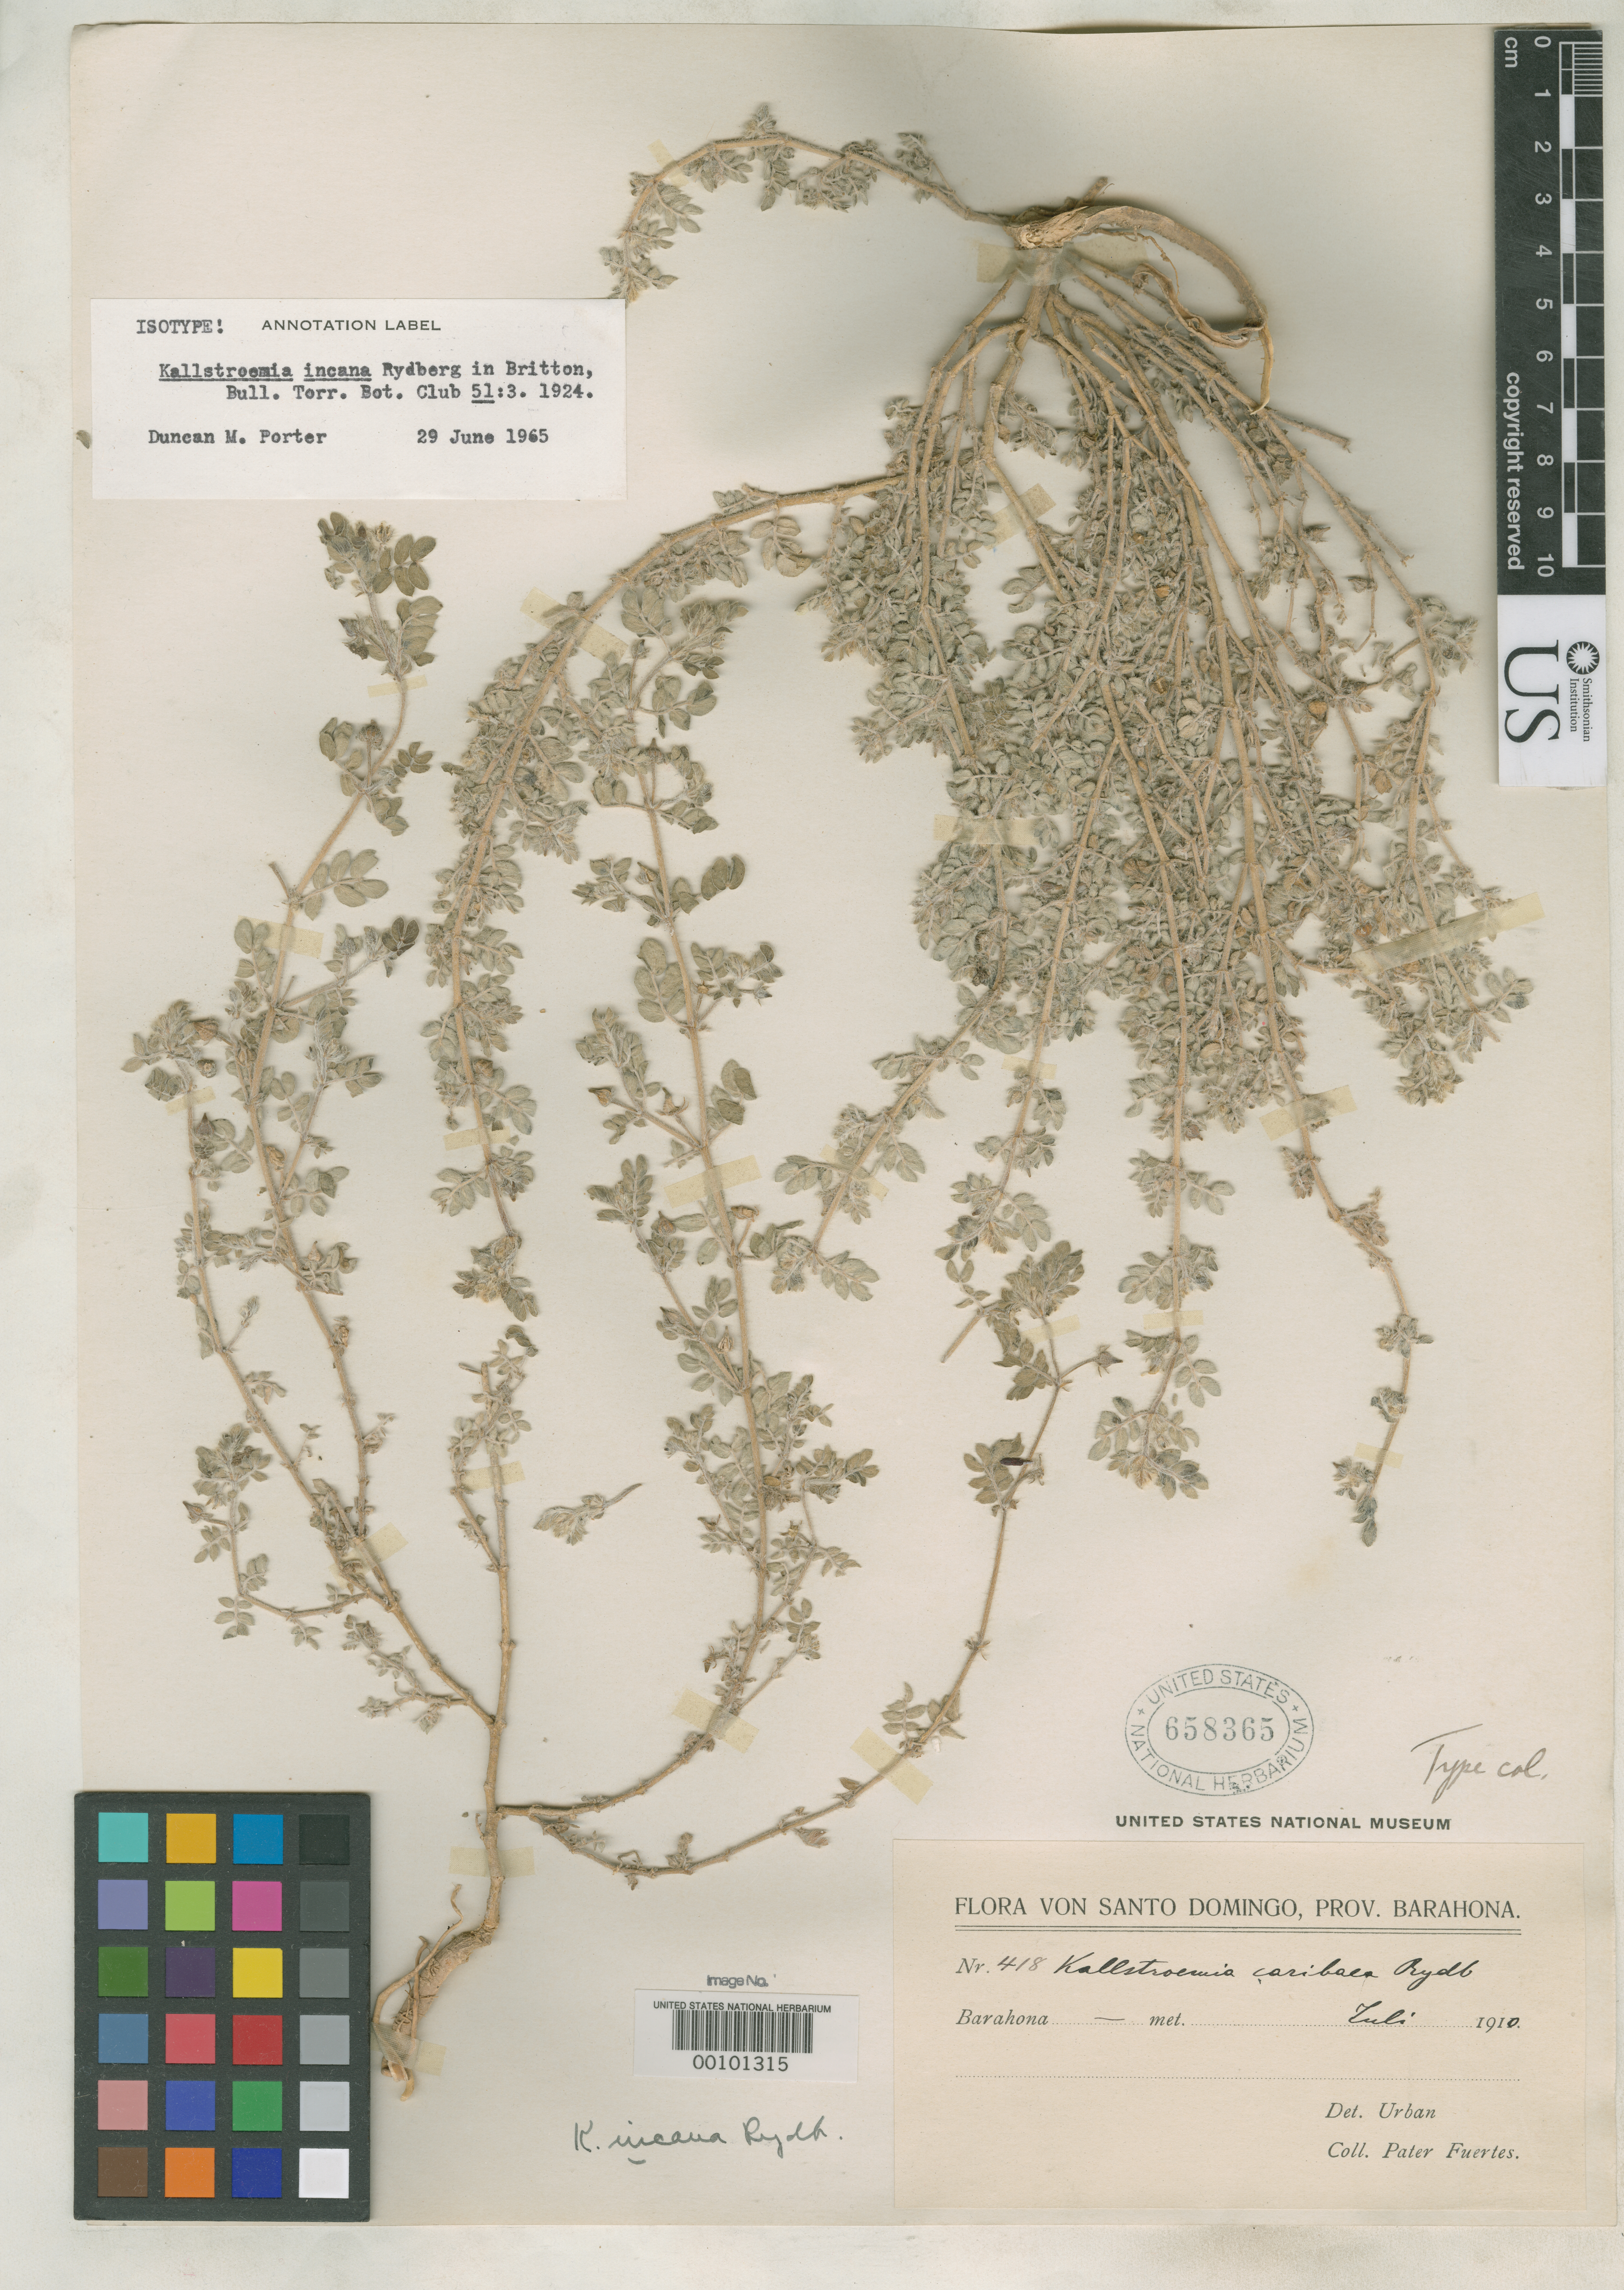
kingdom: Plantae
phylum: Tracheophyta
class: Magnoliopsida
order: Zygophyllales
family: Zygophyllaceae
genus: Kallstroemia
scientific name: Kallstroemia incana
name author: Rydb.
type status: Isotype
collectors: M. D. Fuertes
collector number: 418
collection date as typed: Jul 1920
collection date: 1920-07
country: Dominican Republic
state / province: Barahona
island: Hispaniola Island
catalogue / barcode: US 658365